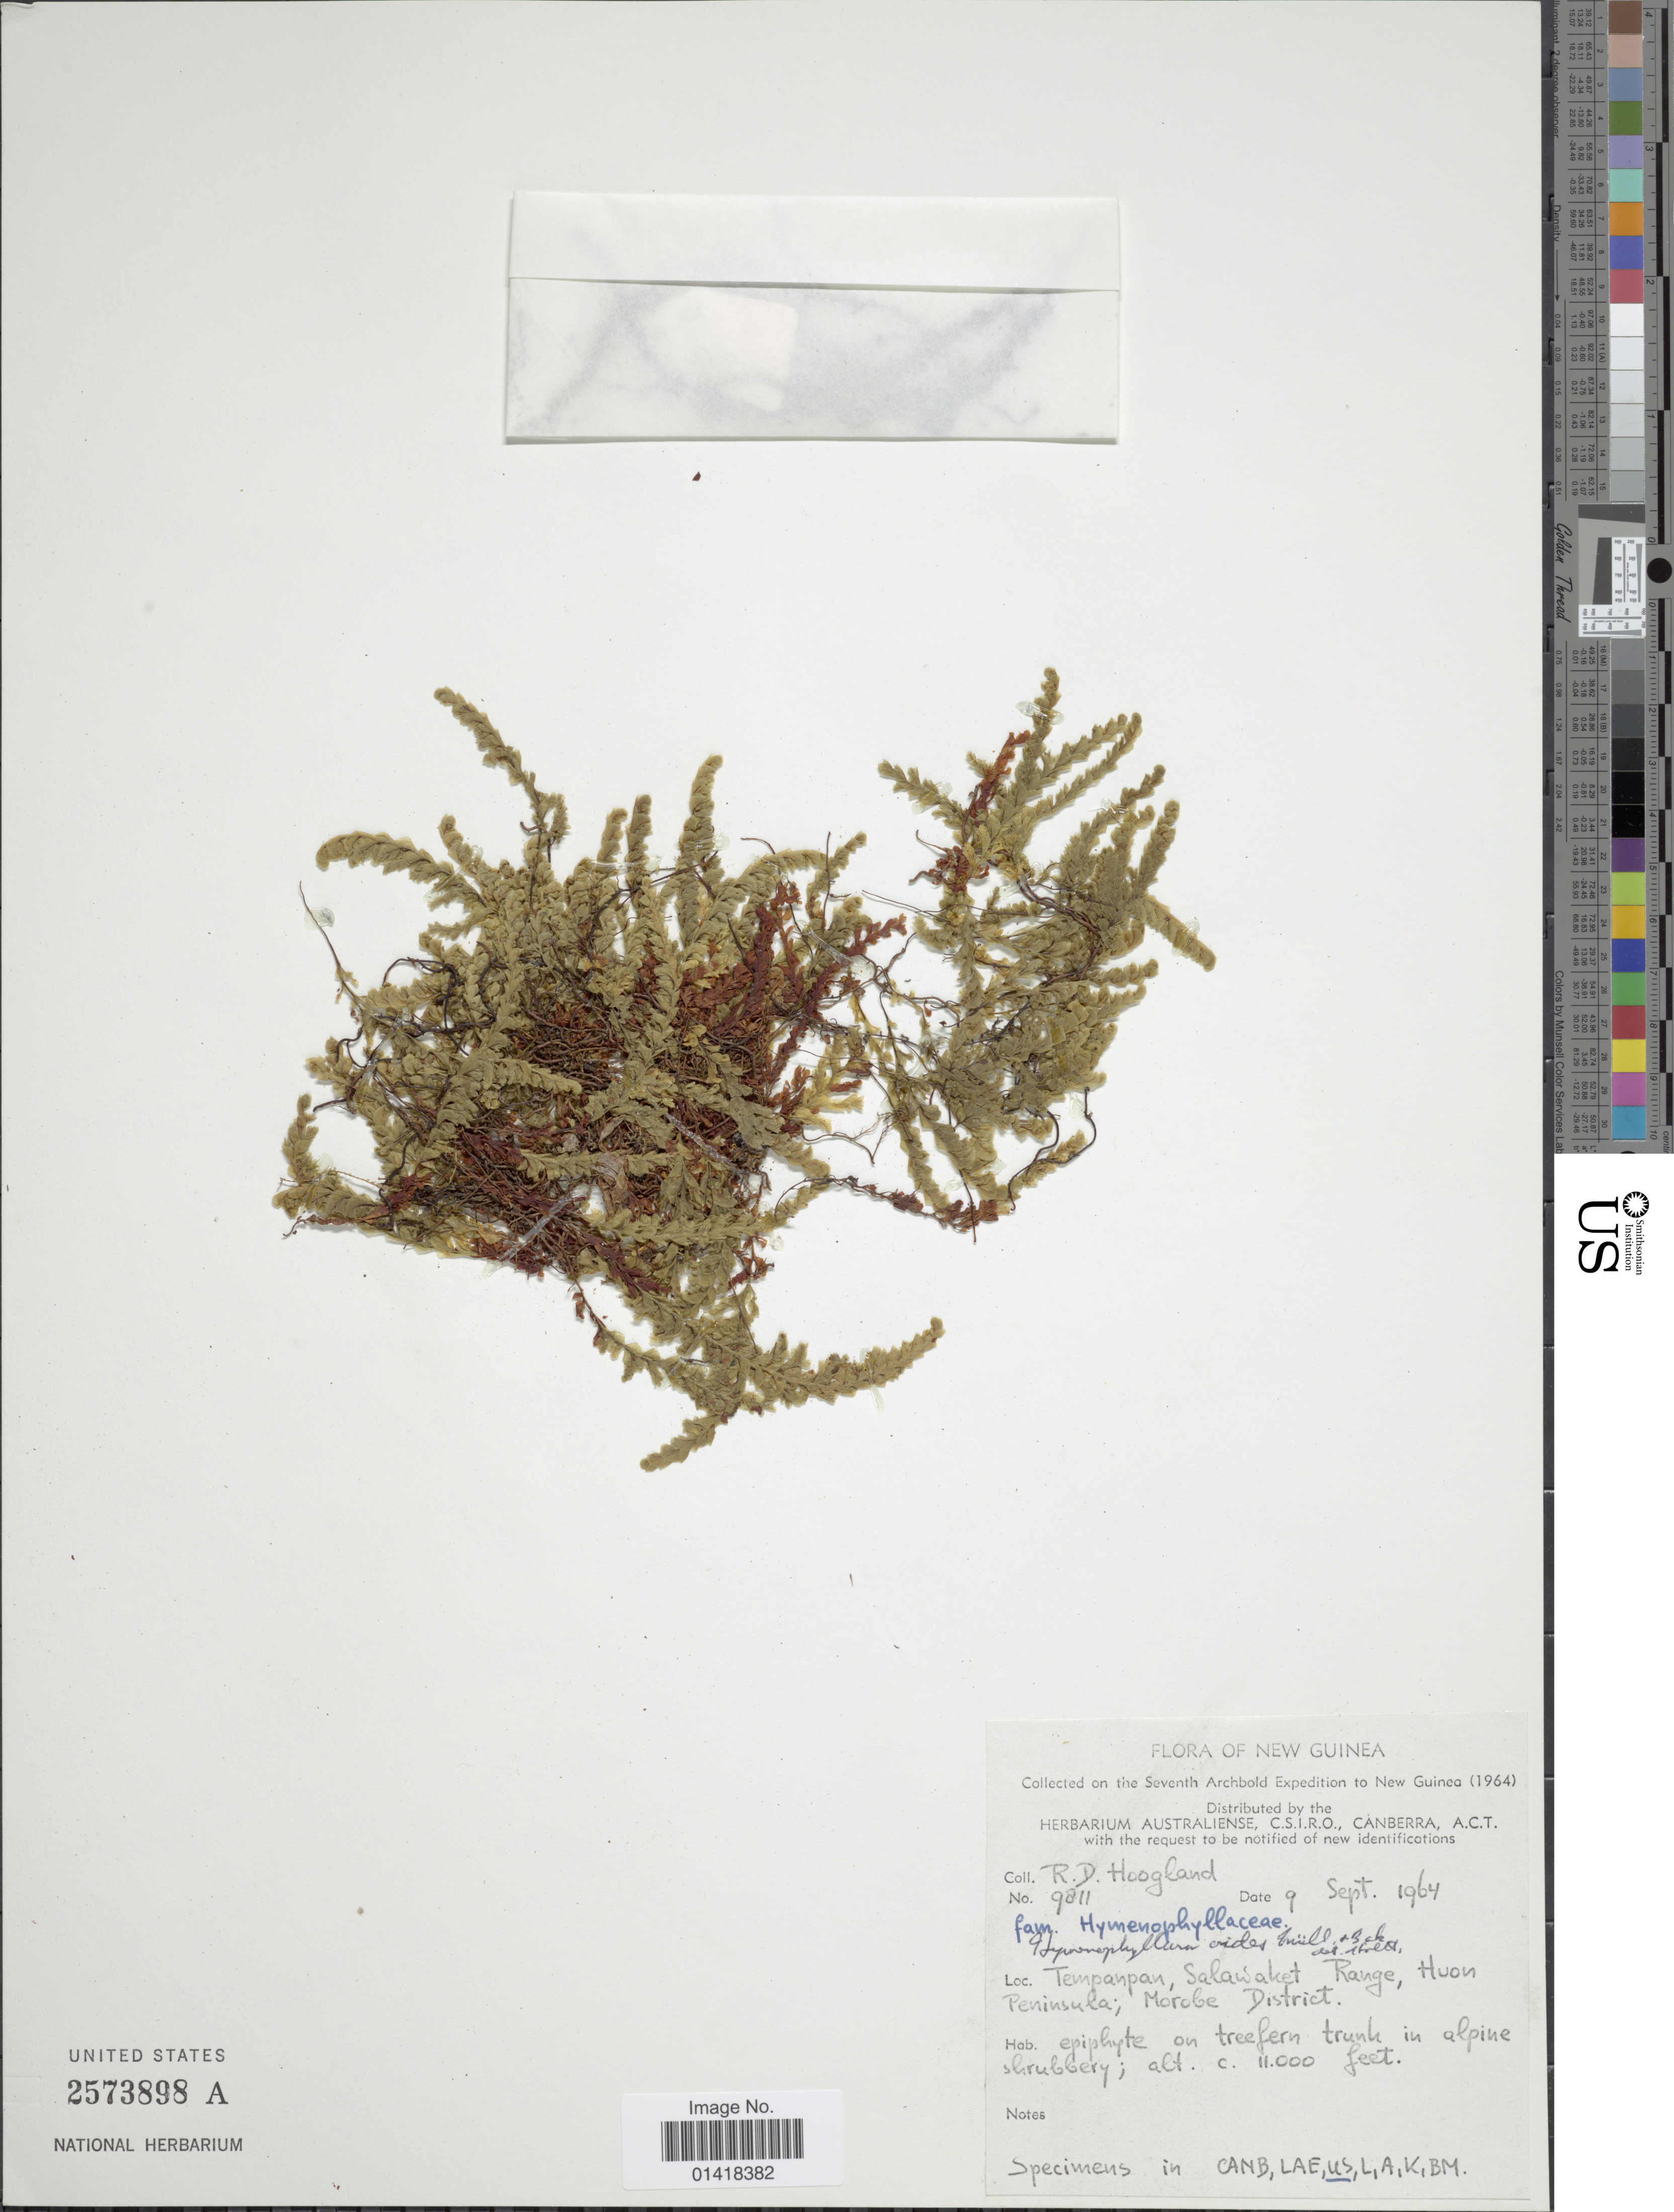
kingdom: Plantae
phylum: Tracheophyta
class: Polypodiopsida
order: Hymenophyllales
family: Hymenophyllaceae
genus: Hymenophyllum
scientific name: Hymenophyllum ooides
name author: F. Muell. & Baker ex Baker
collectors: R. D. Hoogland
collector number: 9811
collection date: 1964-09-09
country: Papua New Guinea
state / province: Morobe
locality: New Guinea. Tempanpan, Salawaket Range, Huon Peninsula, Morobe District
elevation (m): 3353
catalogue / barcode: US 3573898A